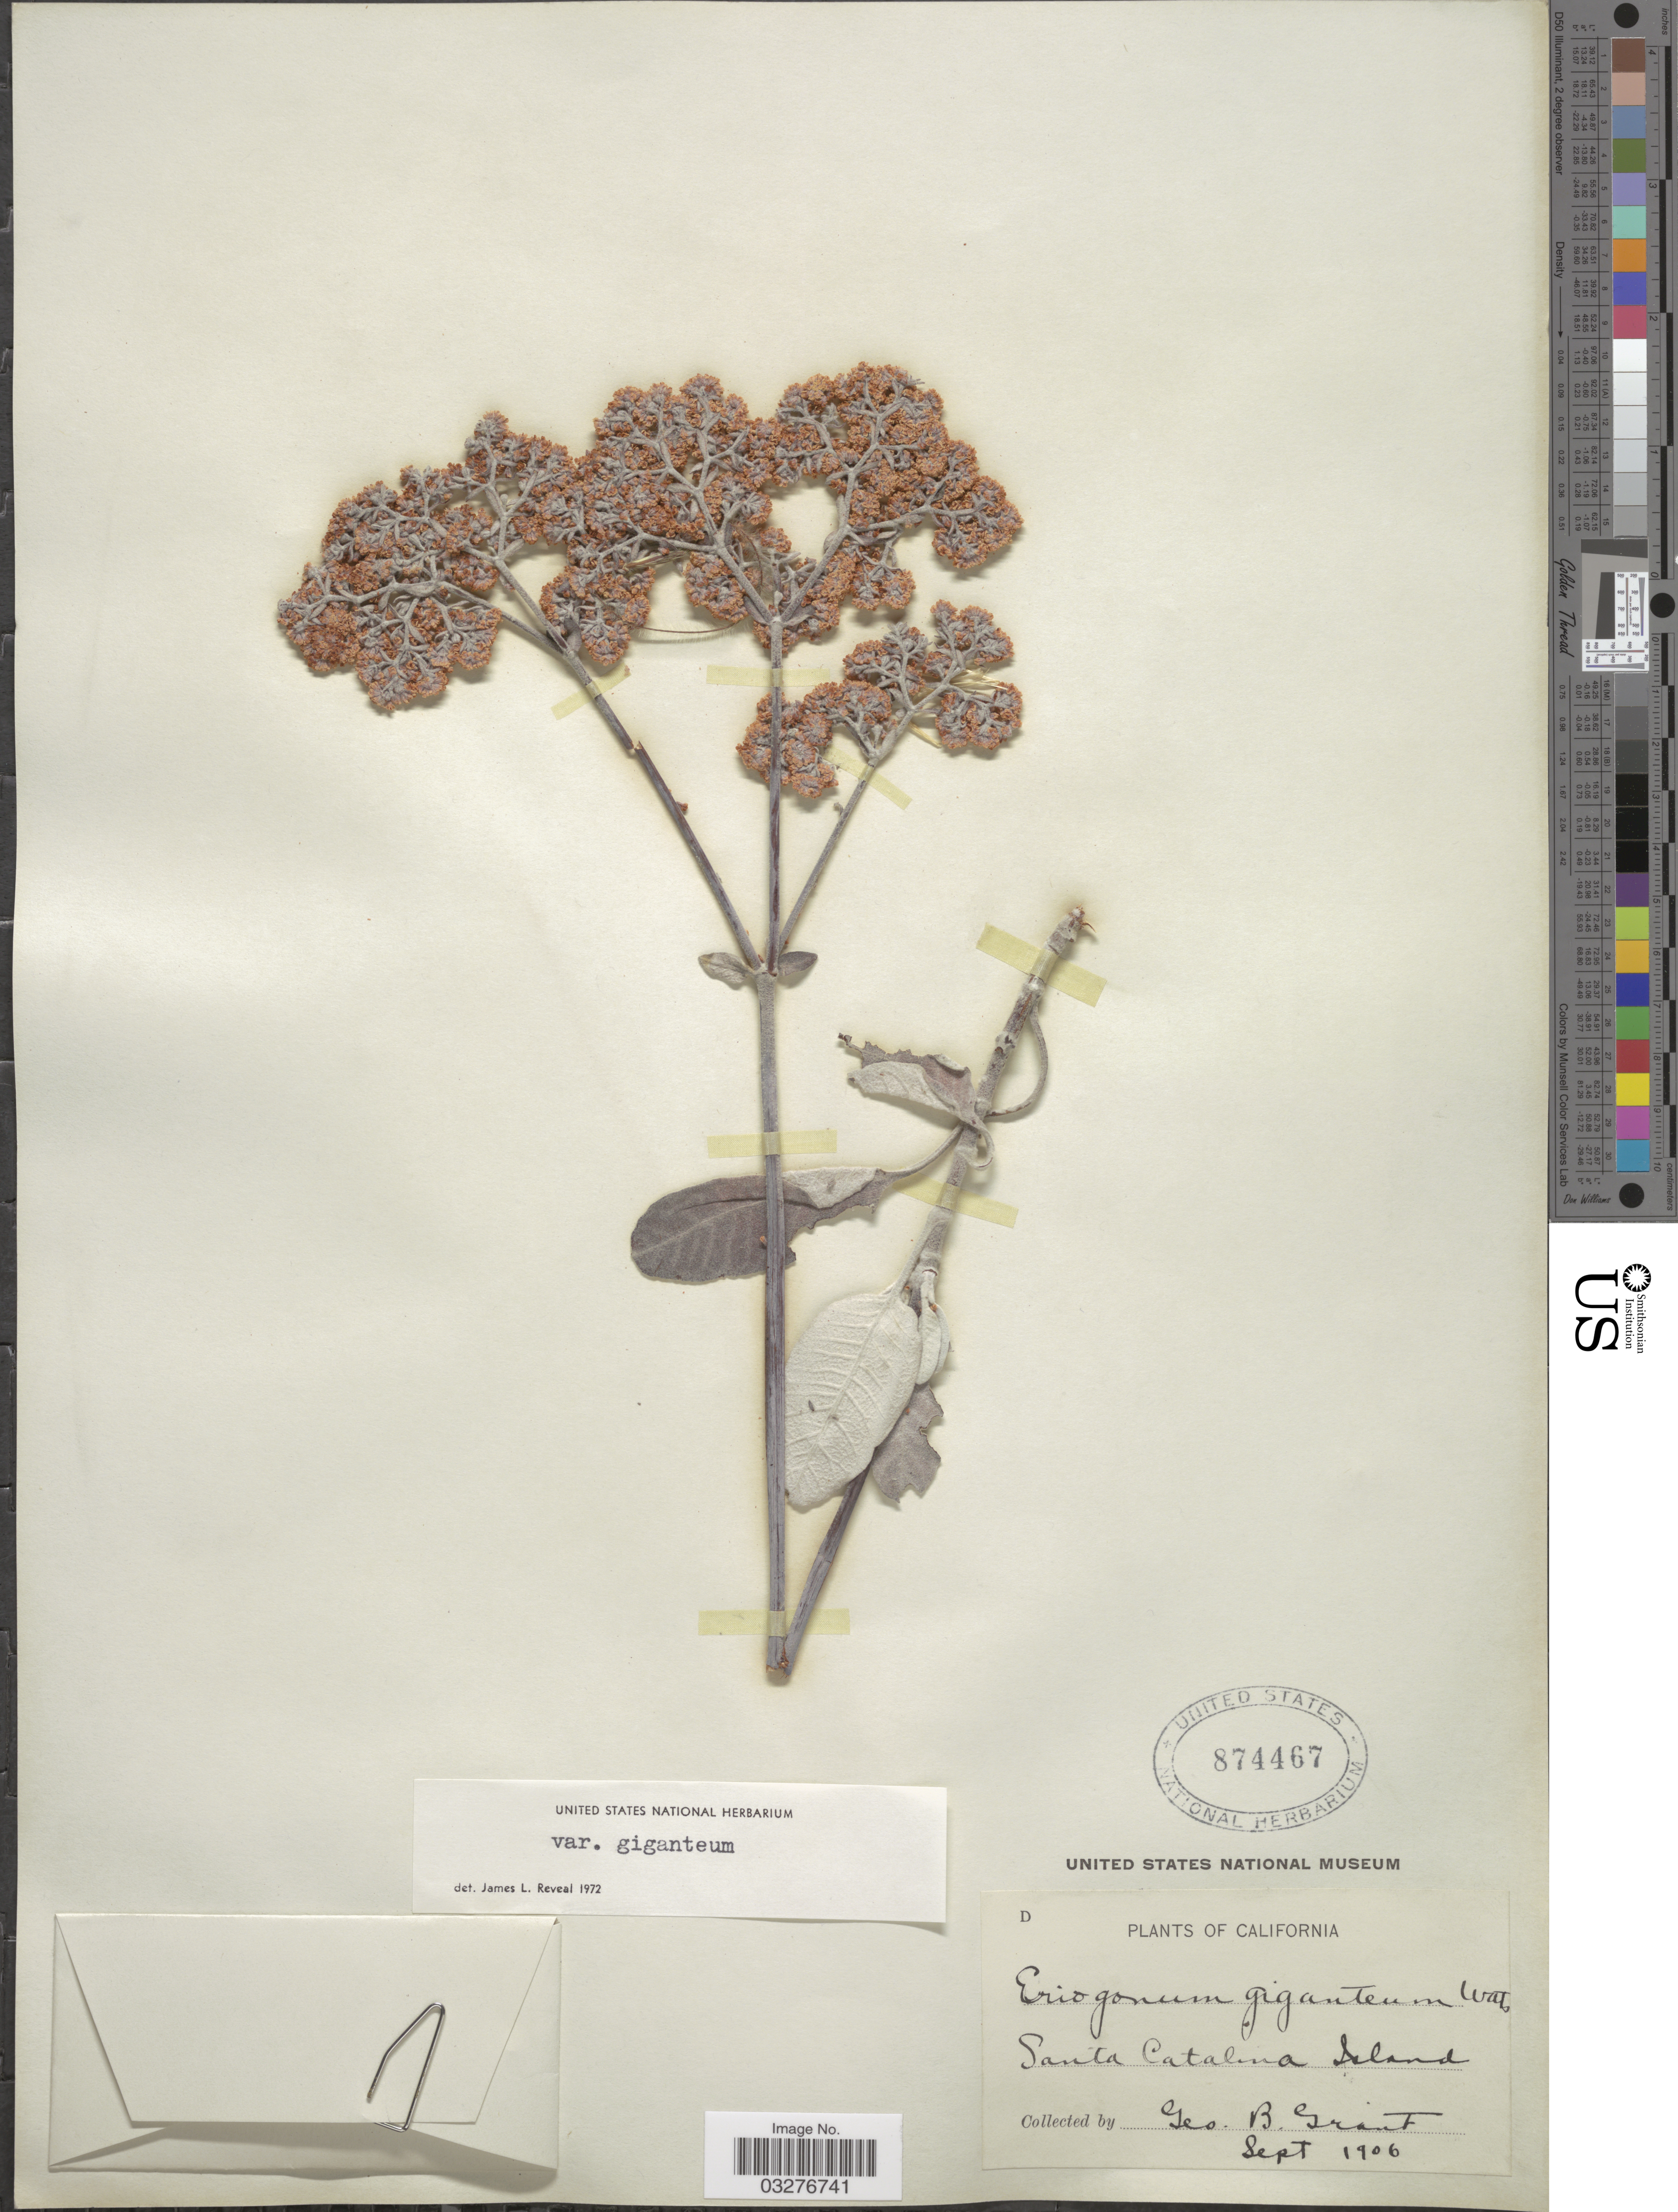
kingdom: Plantae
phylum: Tracheophyta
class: Magnoliopsida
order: Caryophyllales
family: Polygonaceae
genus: Eriogonum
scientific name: Eriogonum giganteum var. giganteum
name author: S. Watson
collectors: G. Grant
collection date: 1906-09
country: United States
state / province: California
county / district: Los Angeles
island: Santa Catalina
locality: Santa Catalina Island.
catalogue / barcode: US 874467